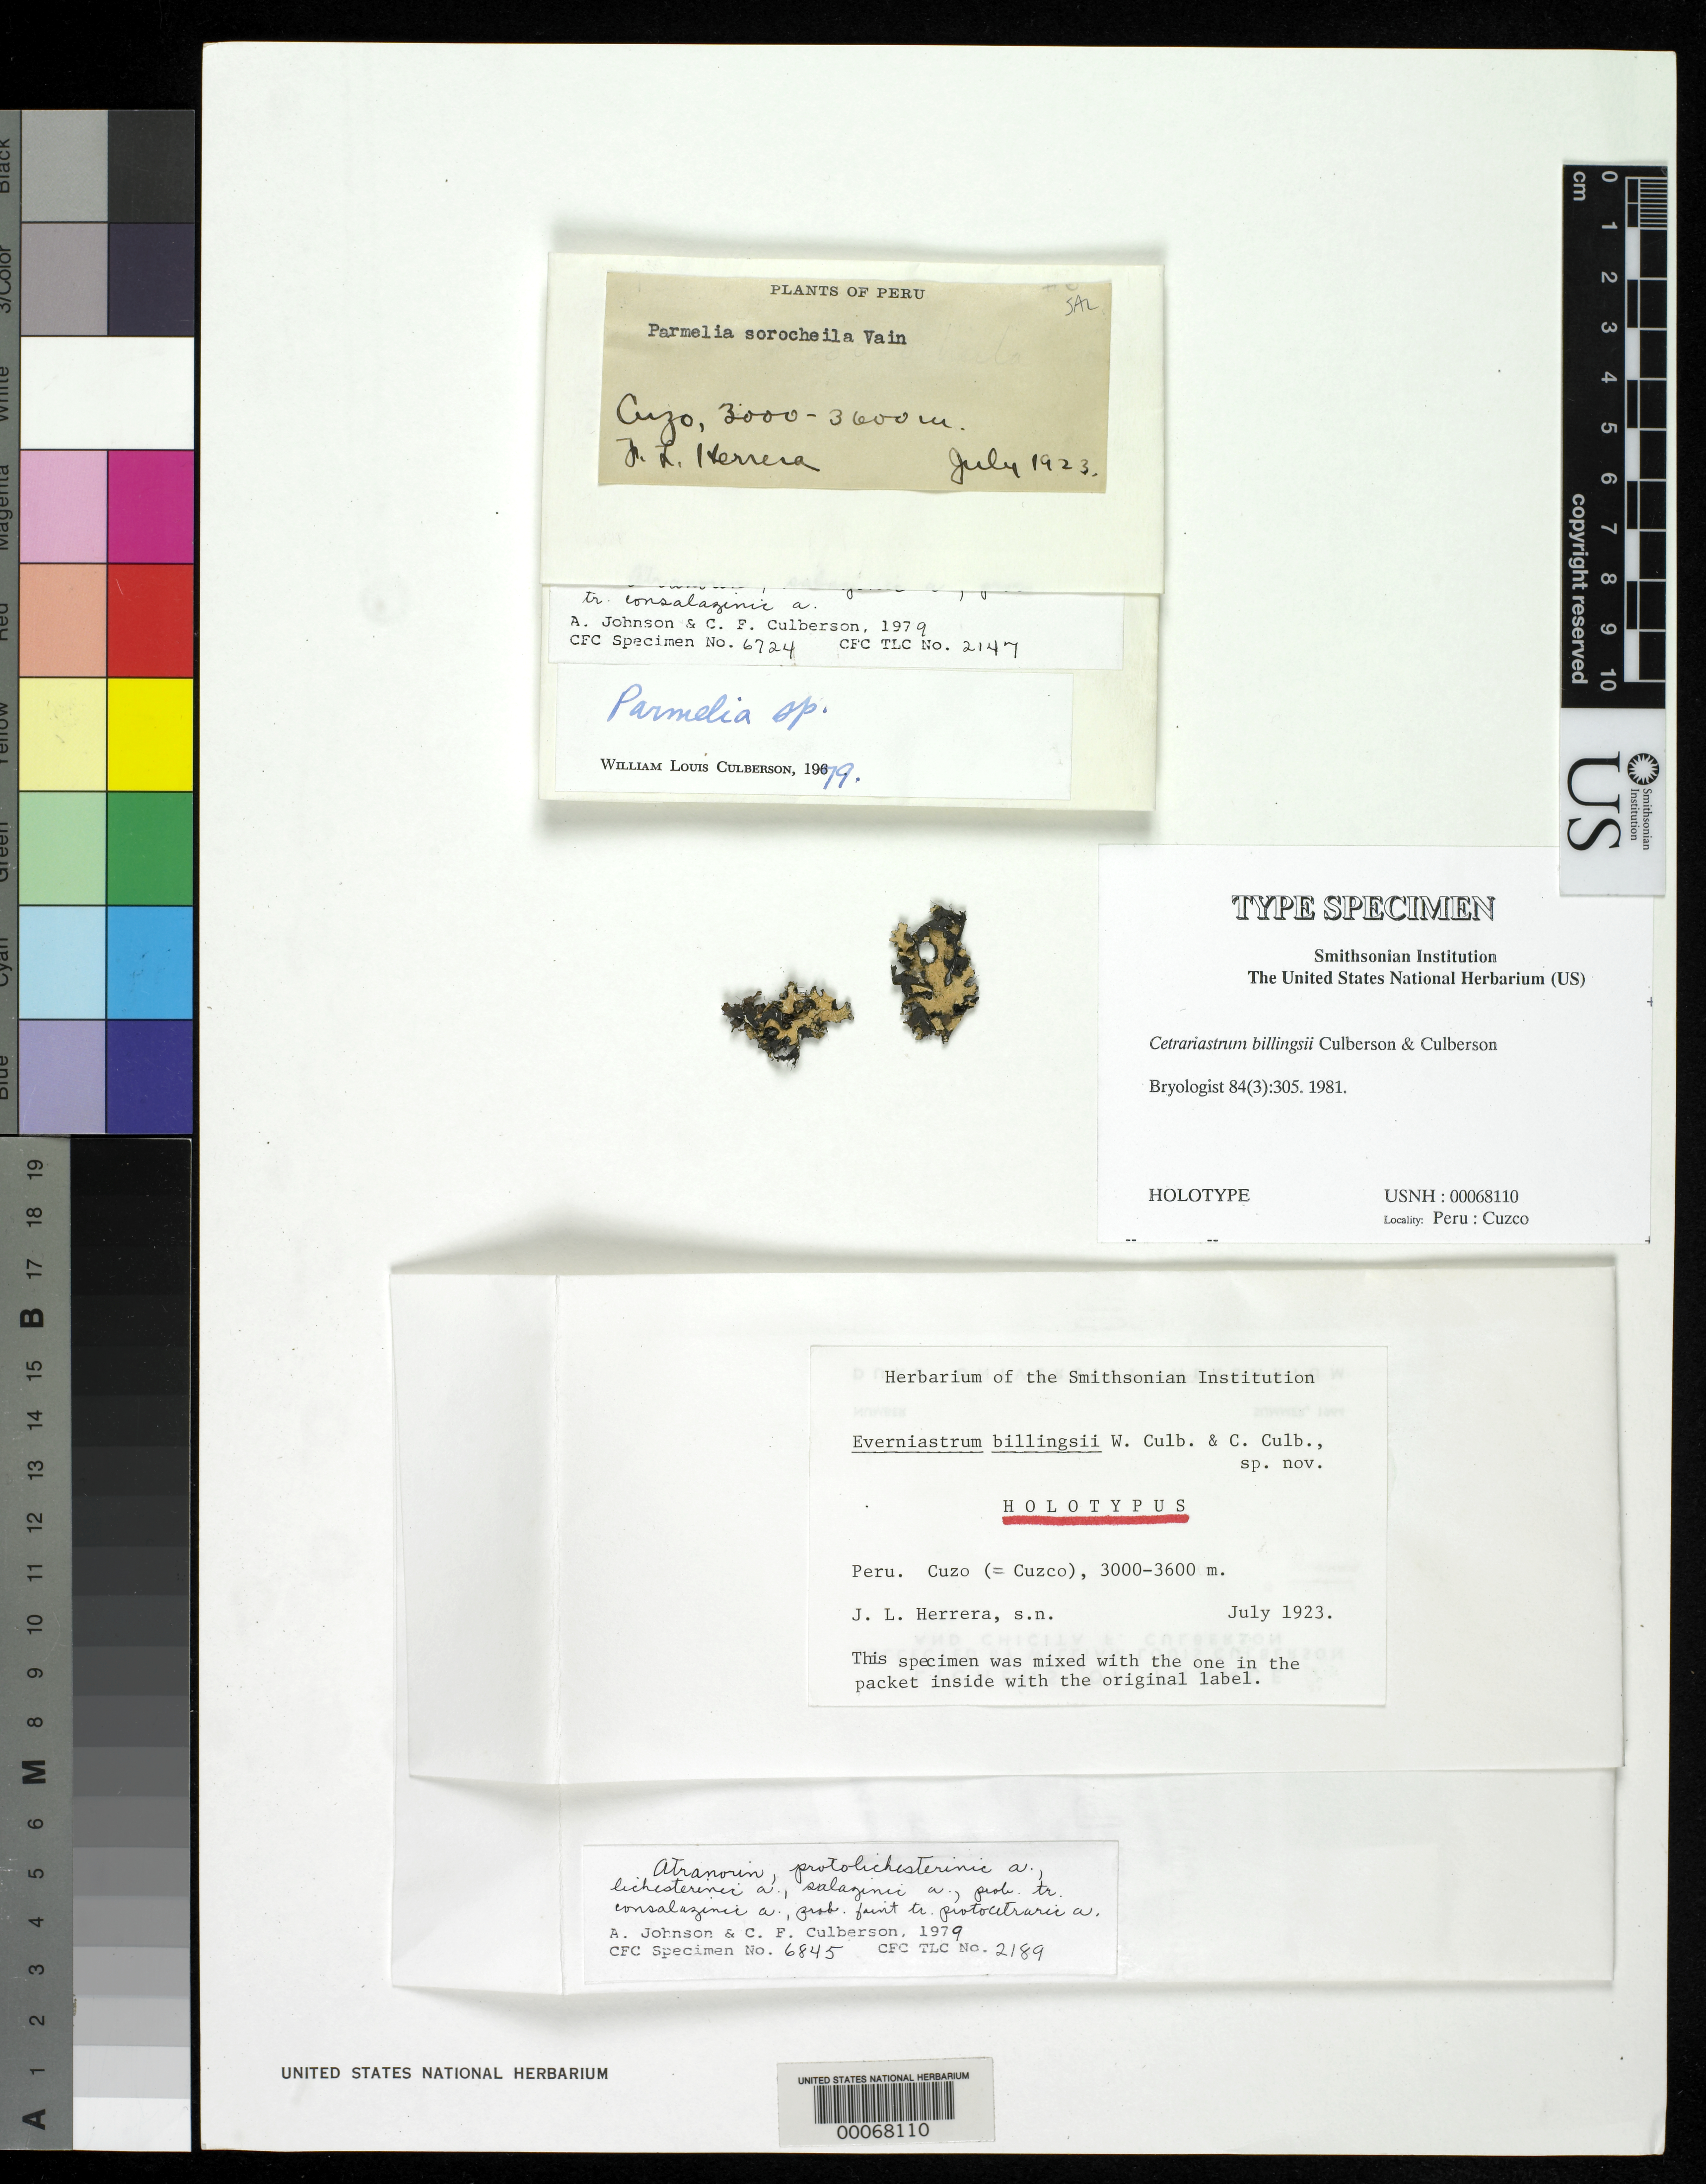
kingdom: Fungi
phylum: Ascomycota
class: Lecanoromycetes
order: Lecanorales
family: Parmeliaceae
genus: Cetrariastrum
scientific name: Cetrariastrum billingsii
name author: W.L. Culb. & C.F. Culb.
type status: Holotype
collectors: F. L. Herrera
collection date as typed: Jul 1923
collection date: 1923-07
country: Peru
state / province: Cusco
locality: Cuzco